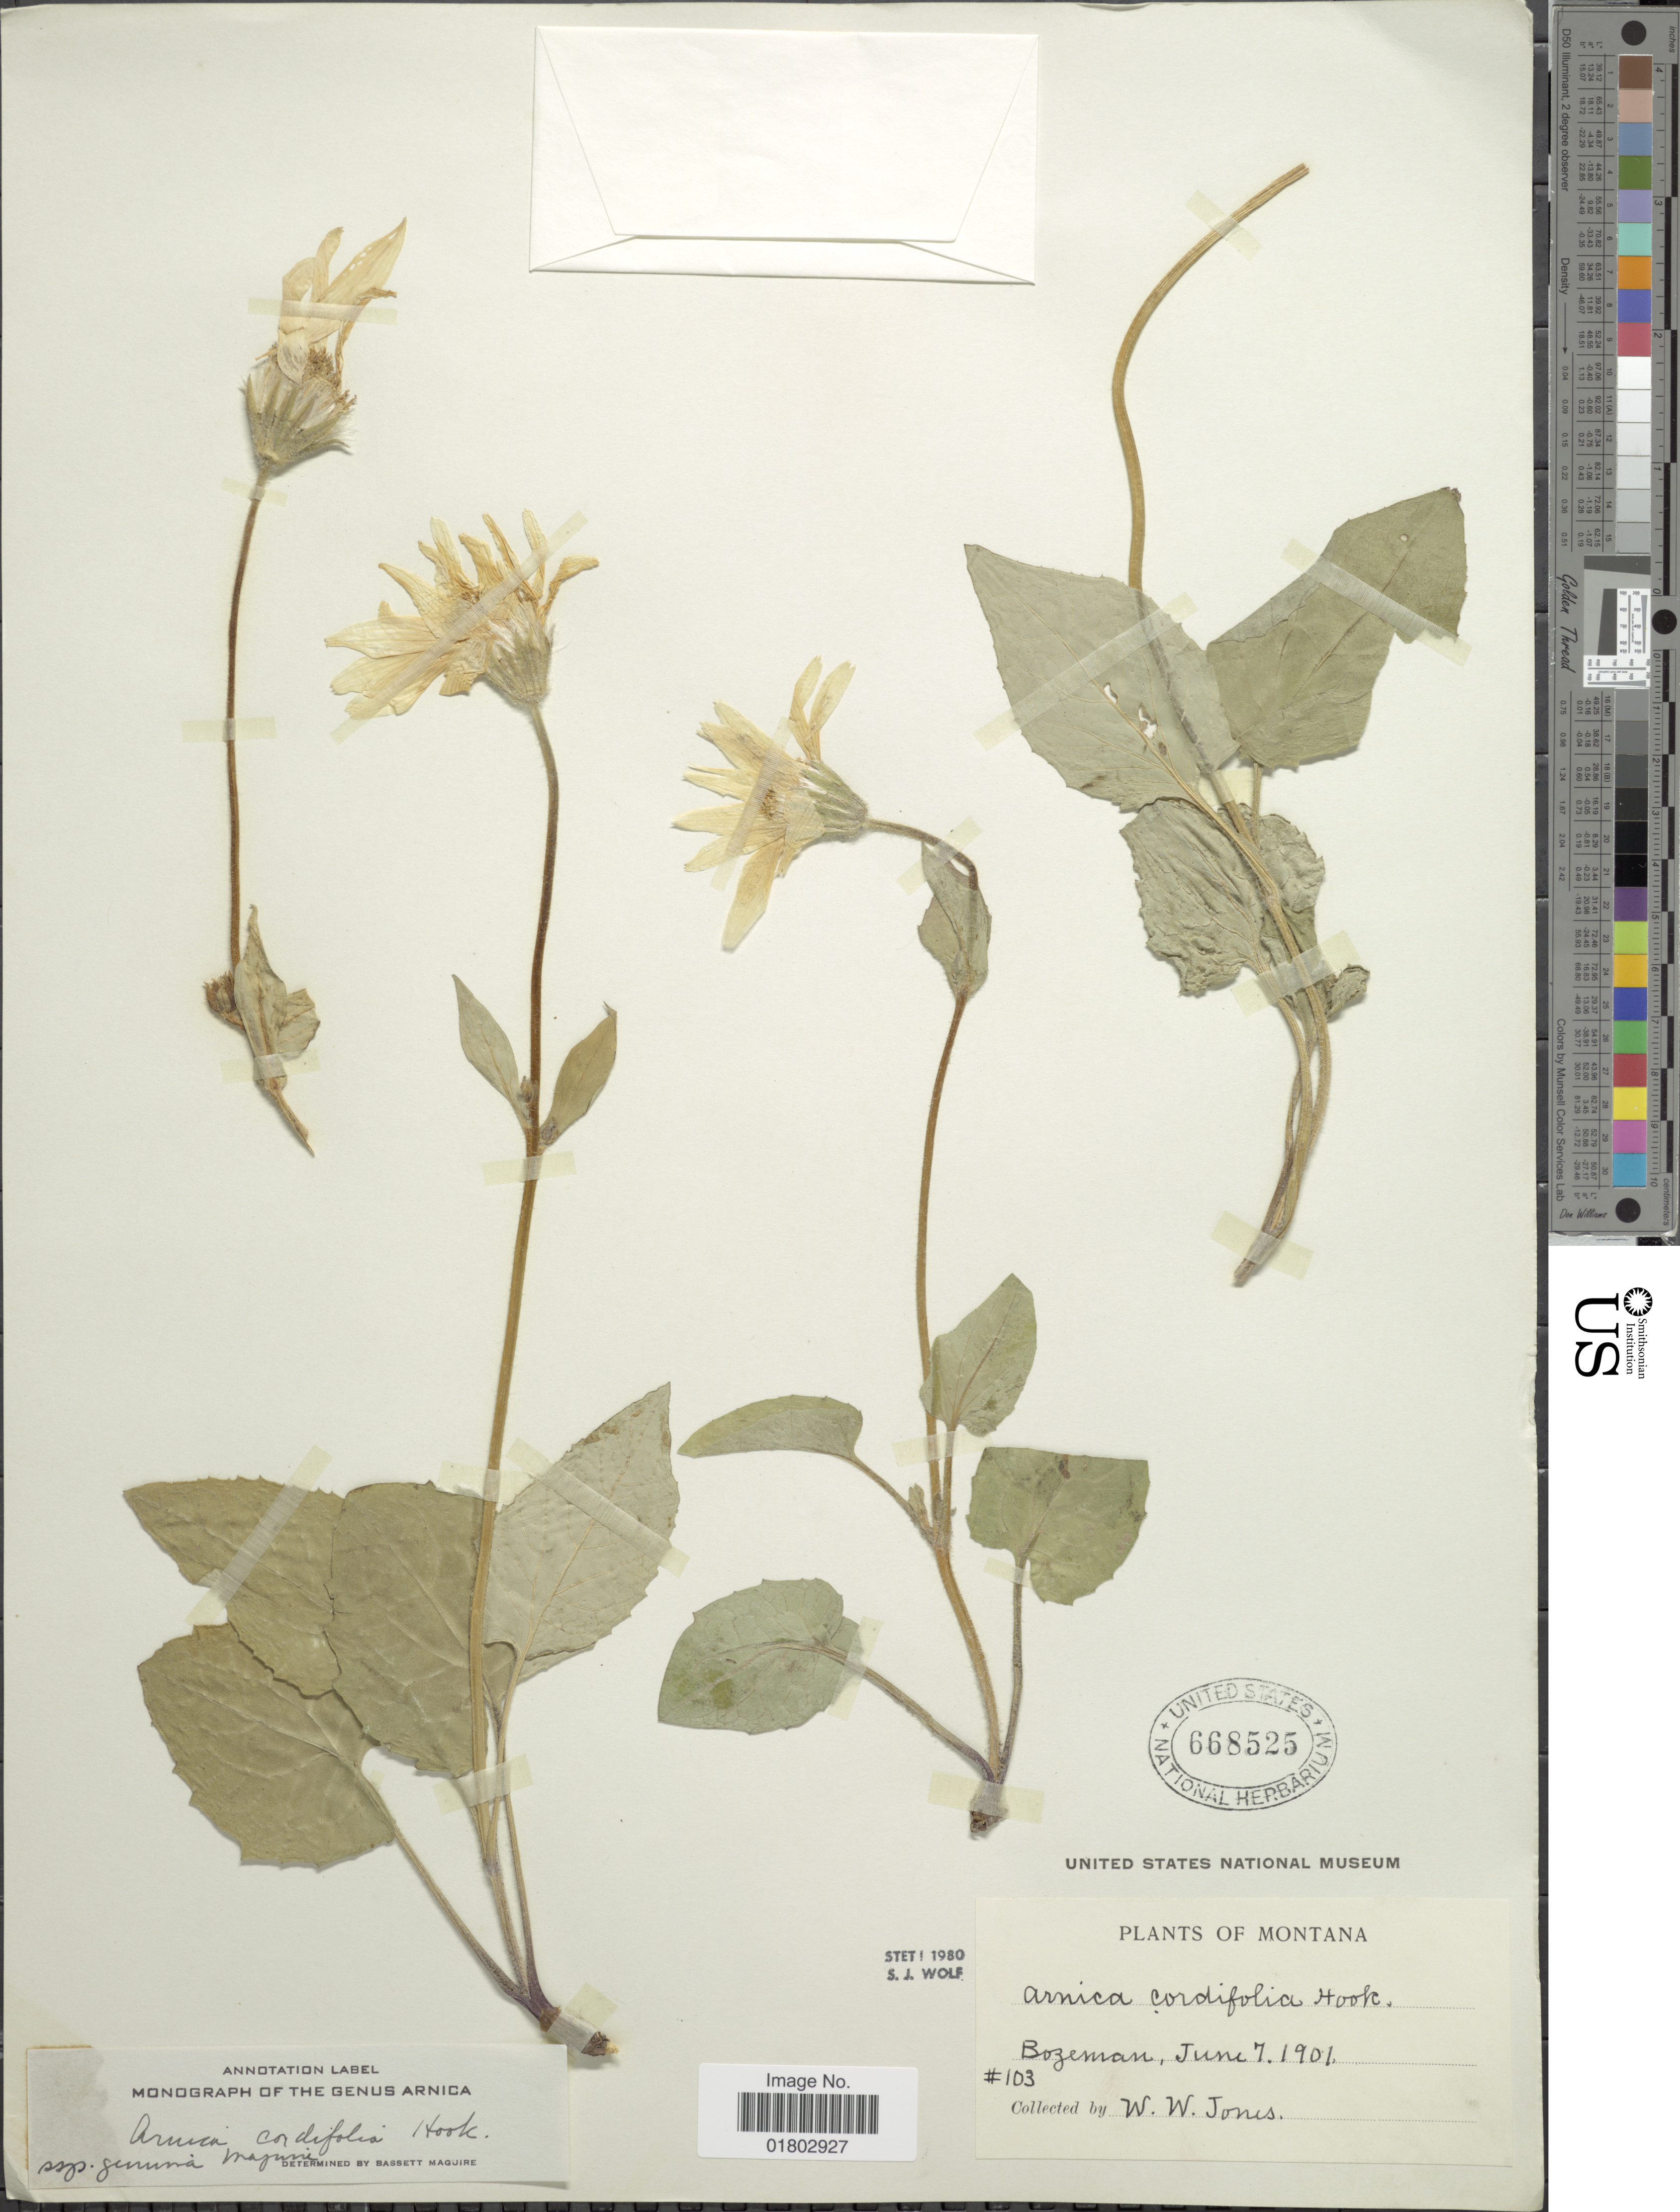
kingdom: Plantae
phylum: Tracheophyta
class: Magnoliopsida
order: Asterales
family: Asteraceae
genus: Arnica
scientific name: Arnica cordifolia subsp. genuina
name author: Maguire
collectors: W. W. Jones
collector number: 103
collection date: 1901-06-07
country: United States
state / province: Montana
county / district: Gallatin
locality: Bozeman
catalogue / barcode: US 668525